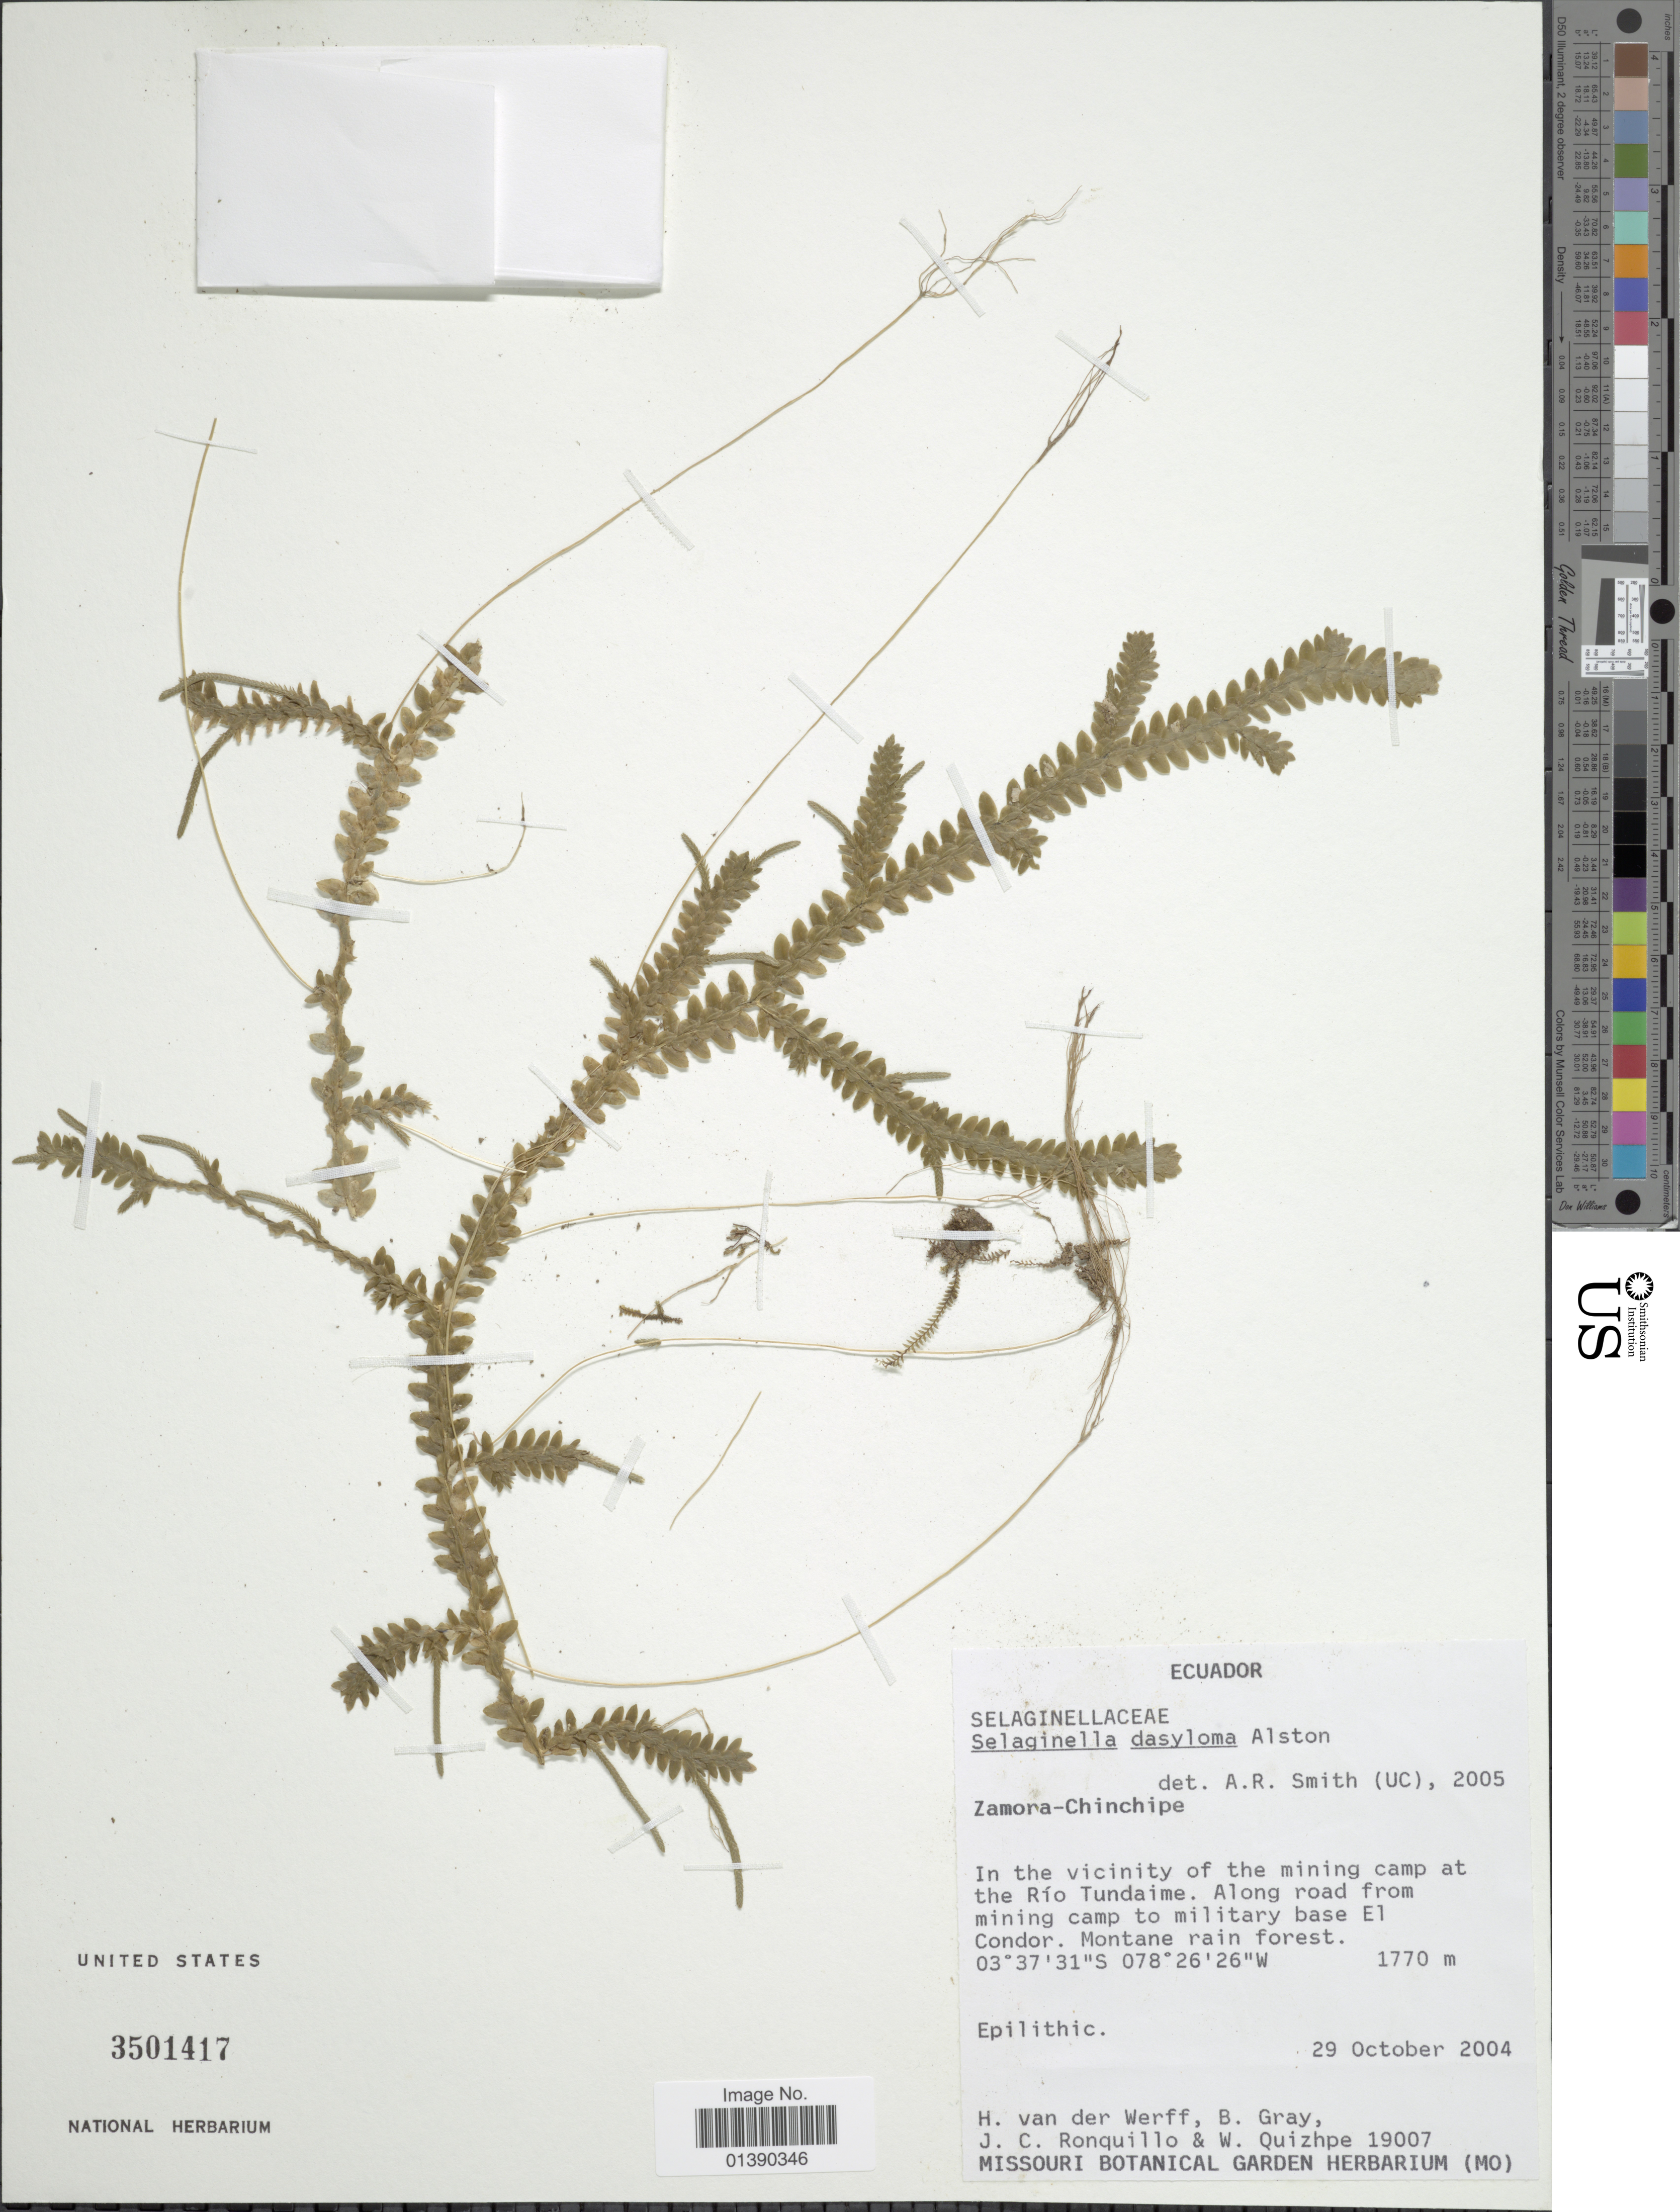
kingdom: Plantae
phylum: Tracheophyta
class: Lycopodiopsida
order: Selaginellales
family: Selaginellaceae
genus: Selaginella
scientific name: Selaginella dasyloma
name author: Alston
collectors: H. van der Werff, B. Gray, J. Ronquillo & W. Quizhpe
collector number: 19007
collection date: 2004-10-29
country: Ecuador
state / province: Zamora-Chinchipe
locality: In the vicinity of the mining camp at the Río Tundaime. Along road from mining camp to military base El Condor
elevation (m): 1770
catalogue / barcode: US 3501417